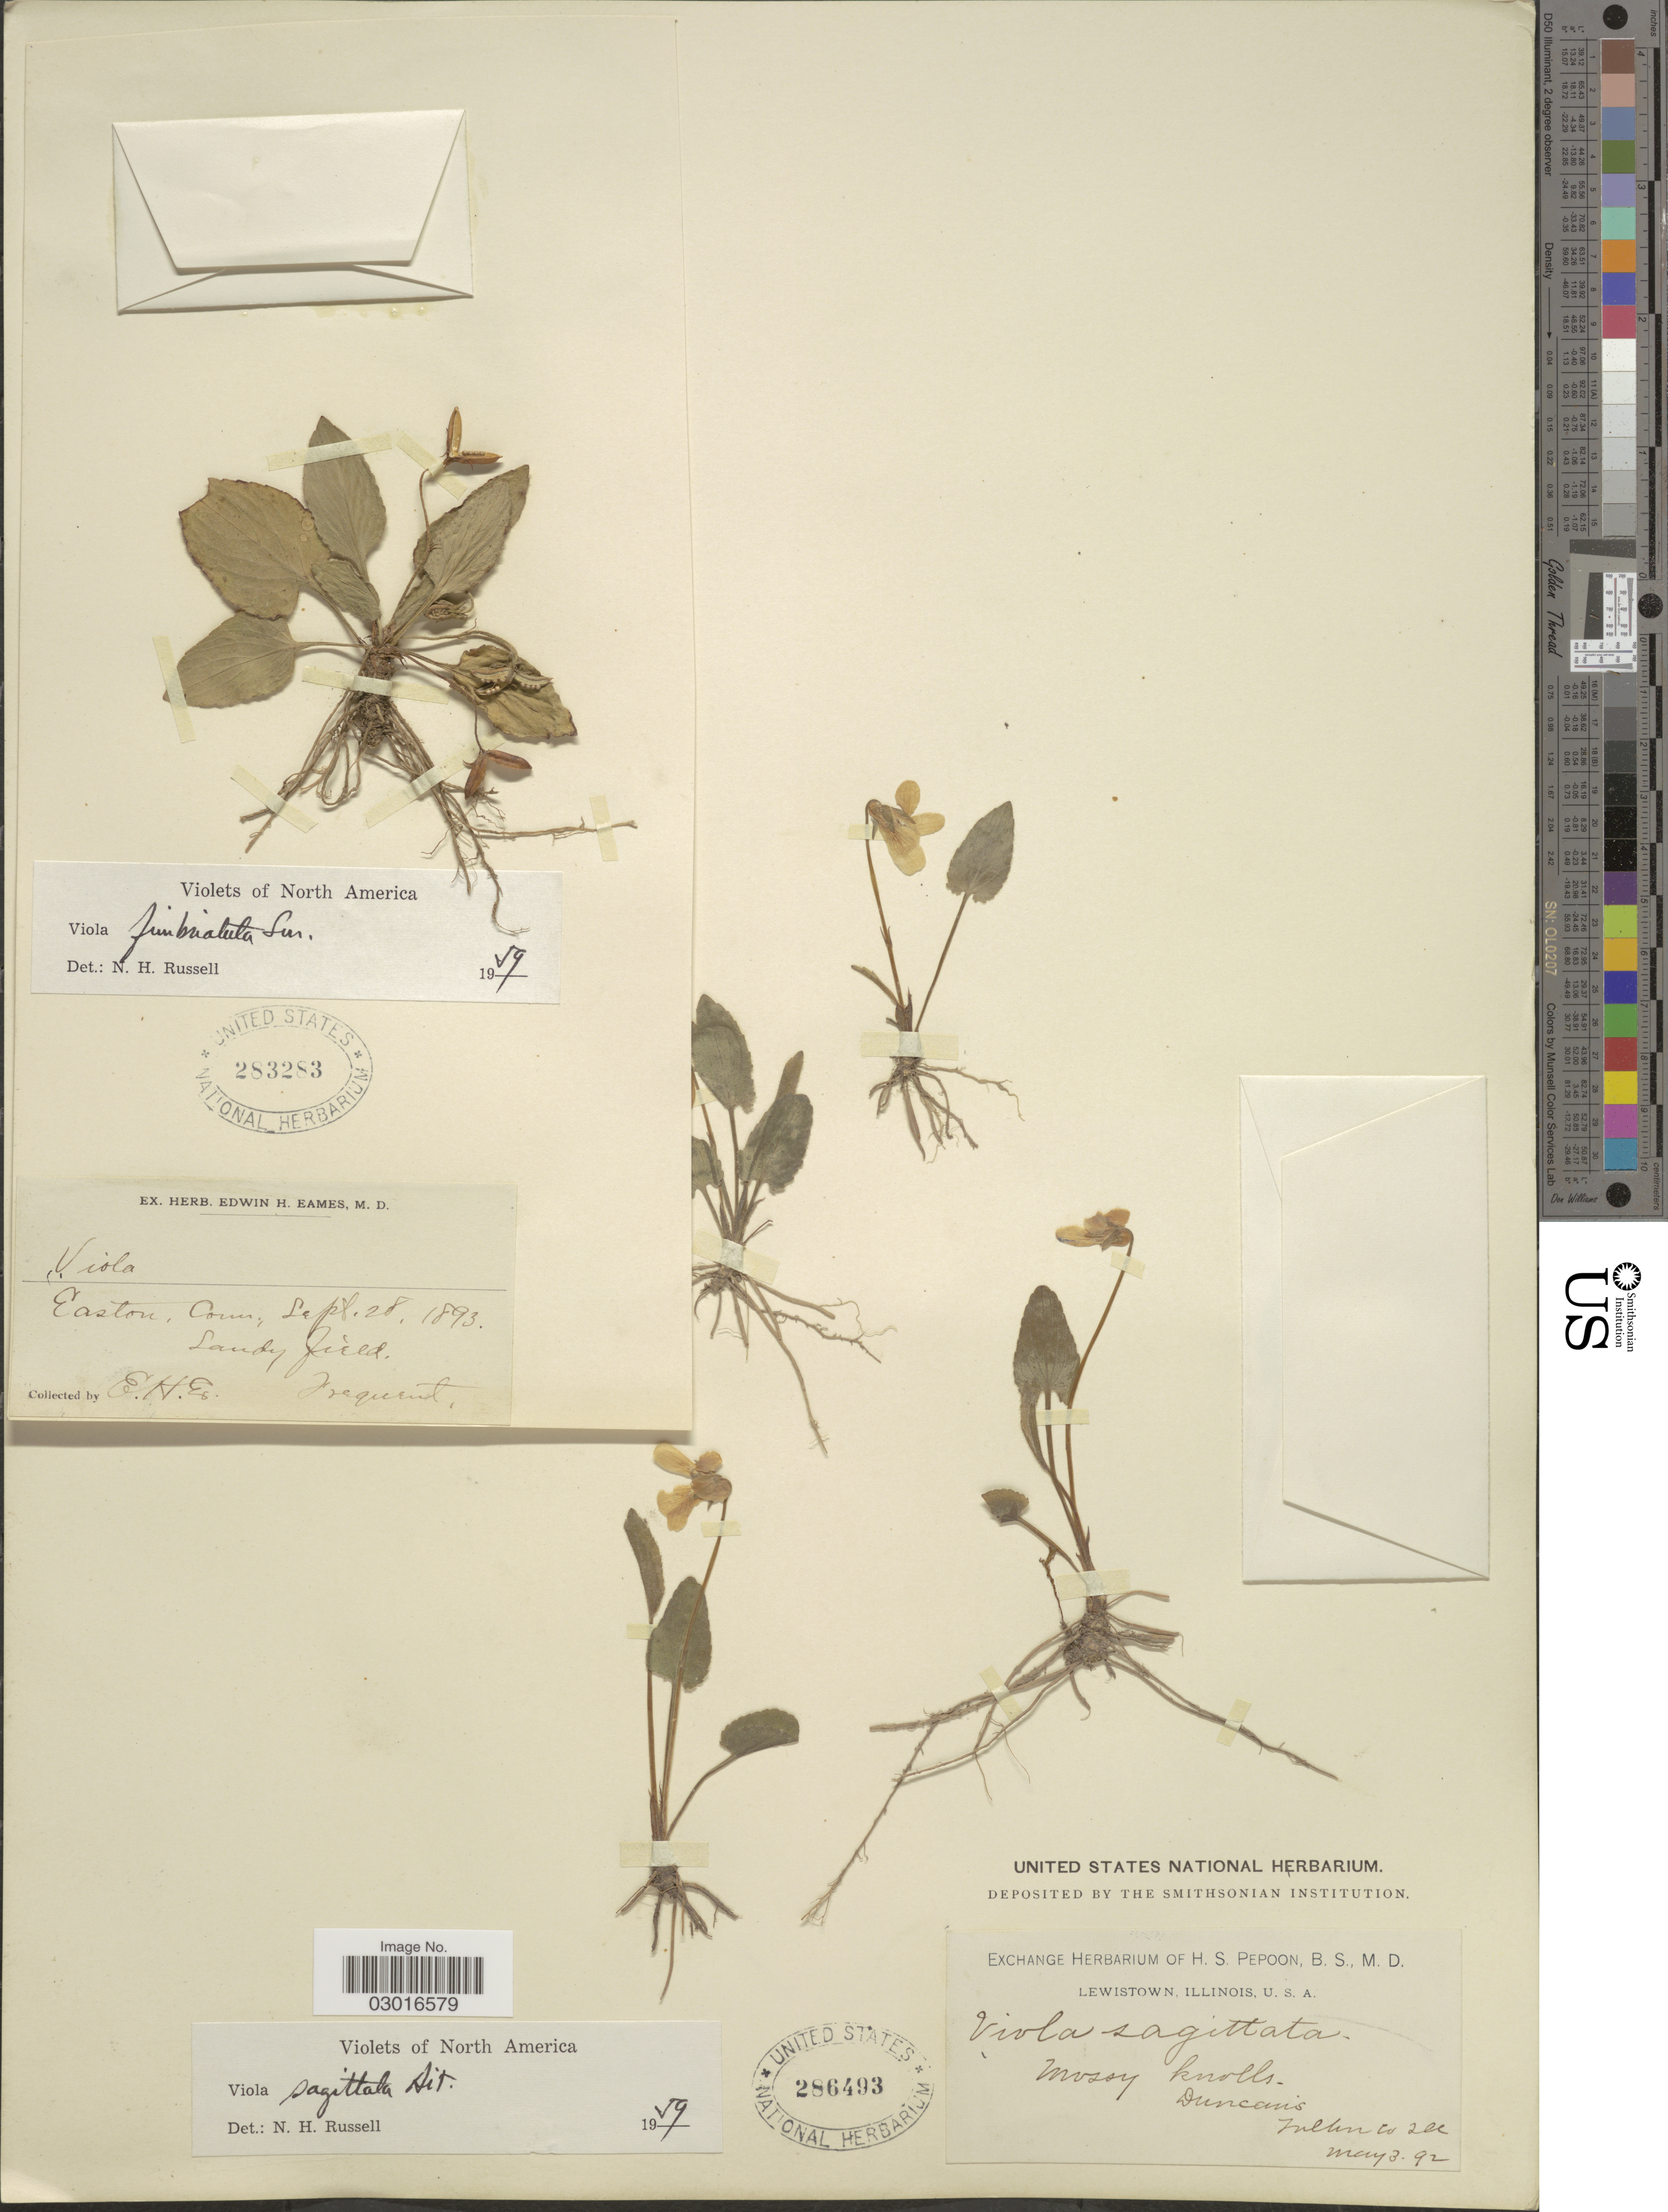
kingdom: Plantae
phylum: Tracheophyta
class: Magnoliopsida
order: Malpighiales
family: Violaceae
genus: Viola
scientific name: Viola sagittata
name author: Aiton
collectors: E. H. Eames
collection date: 1893-09-28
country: United States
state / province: Connecticut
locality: Easton. Sandy field.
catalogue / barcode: US 283283-2